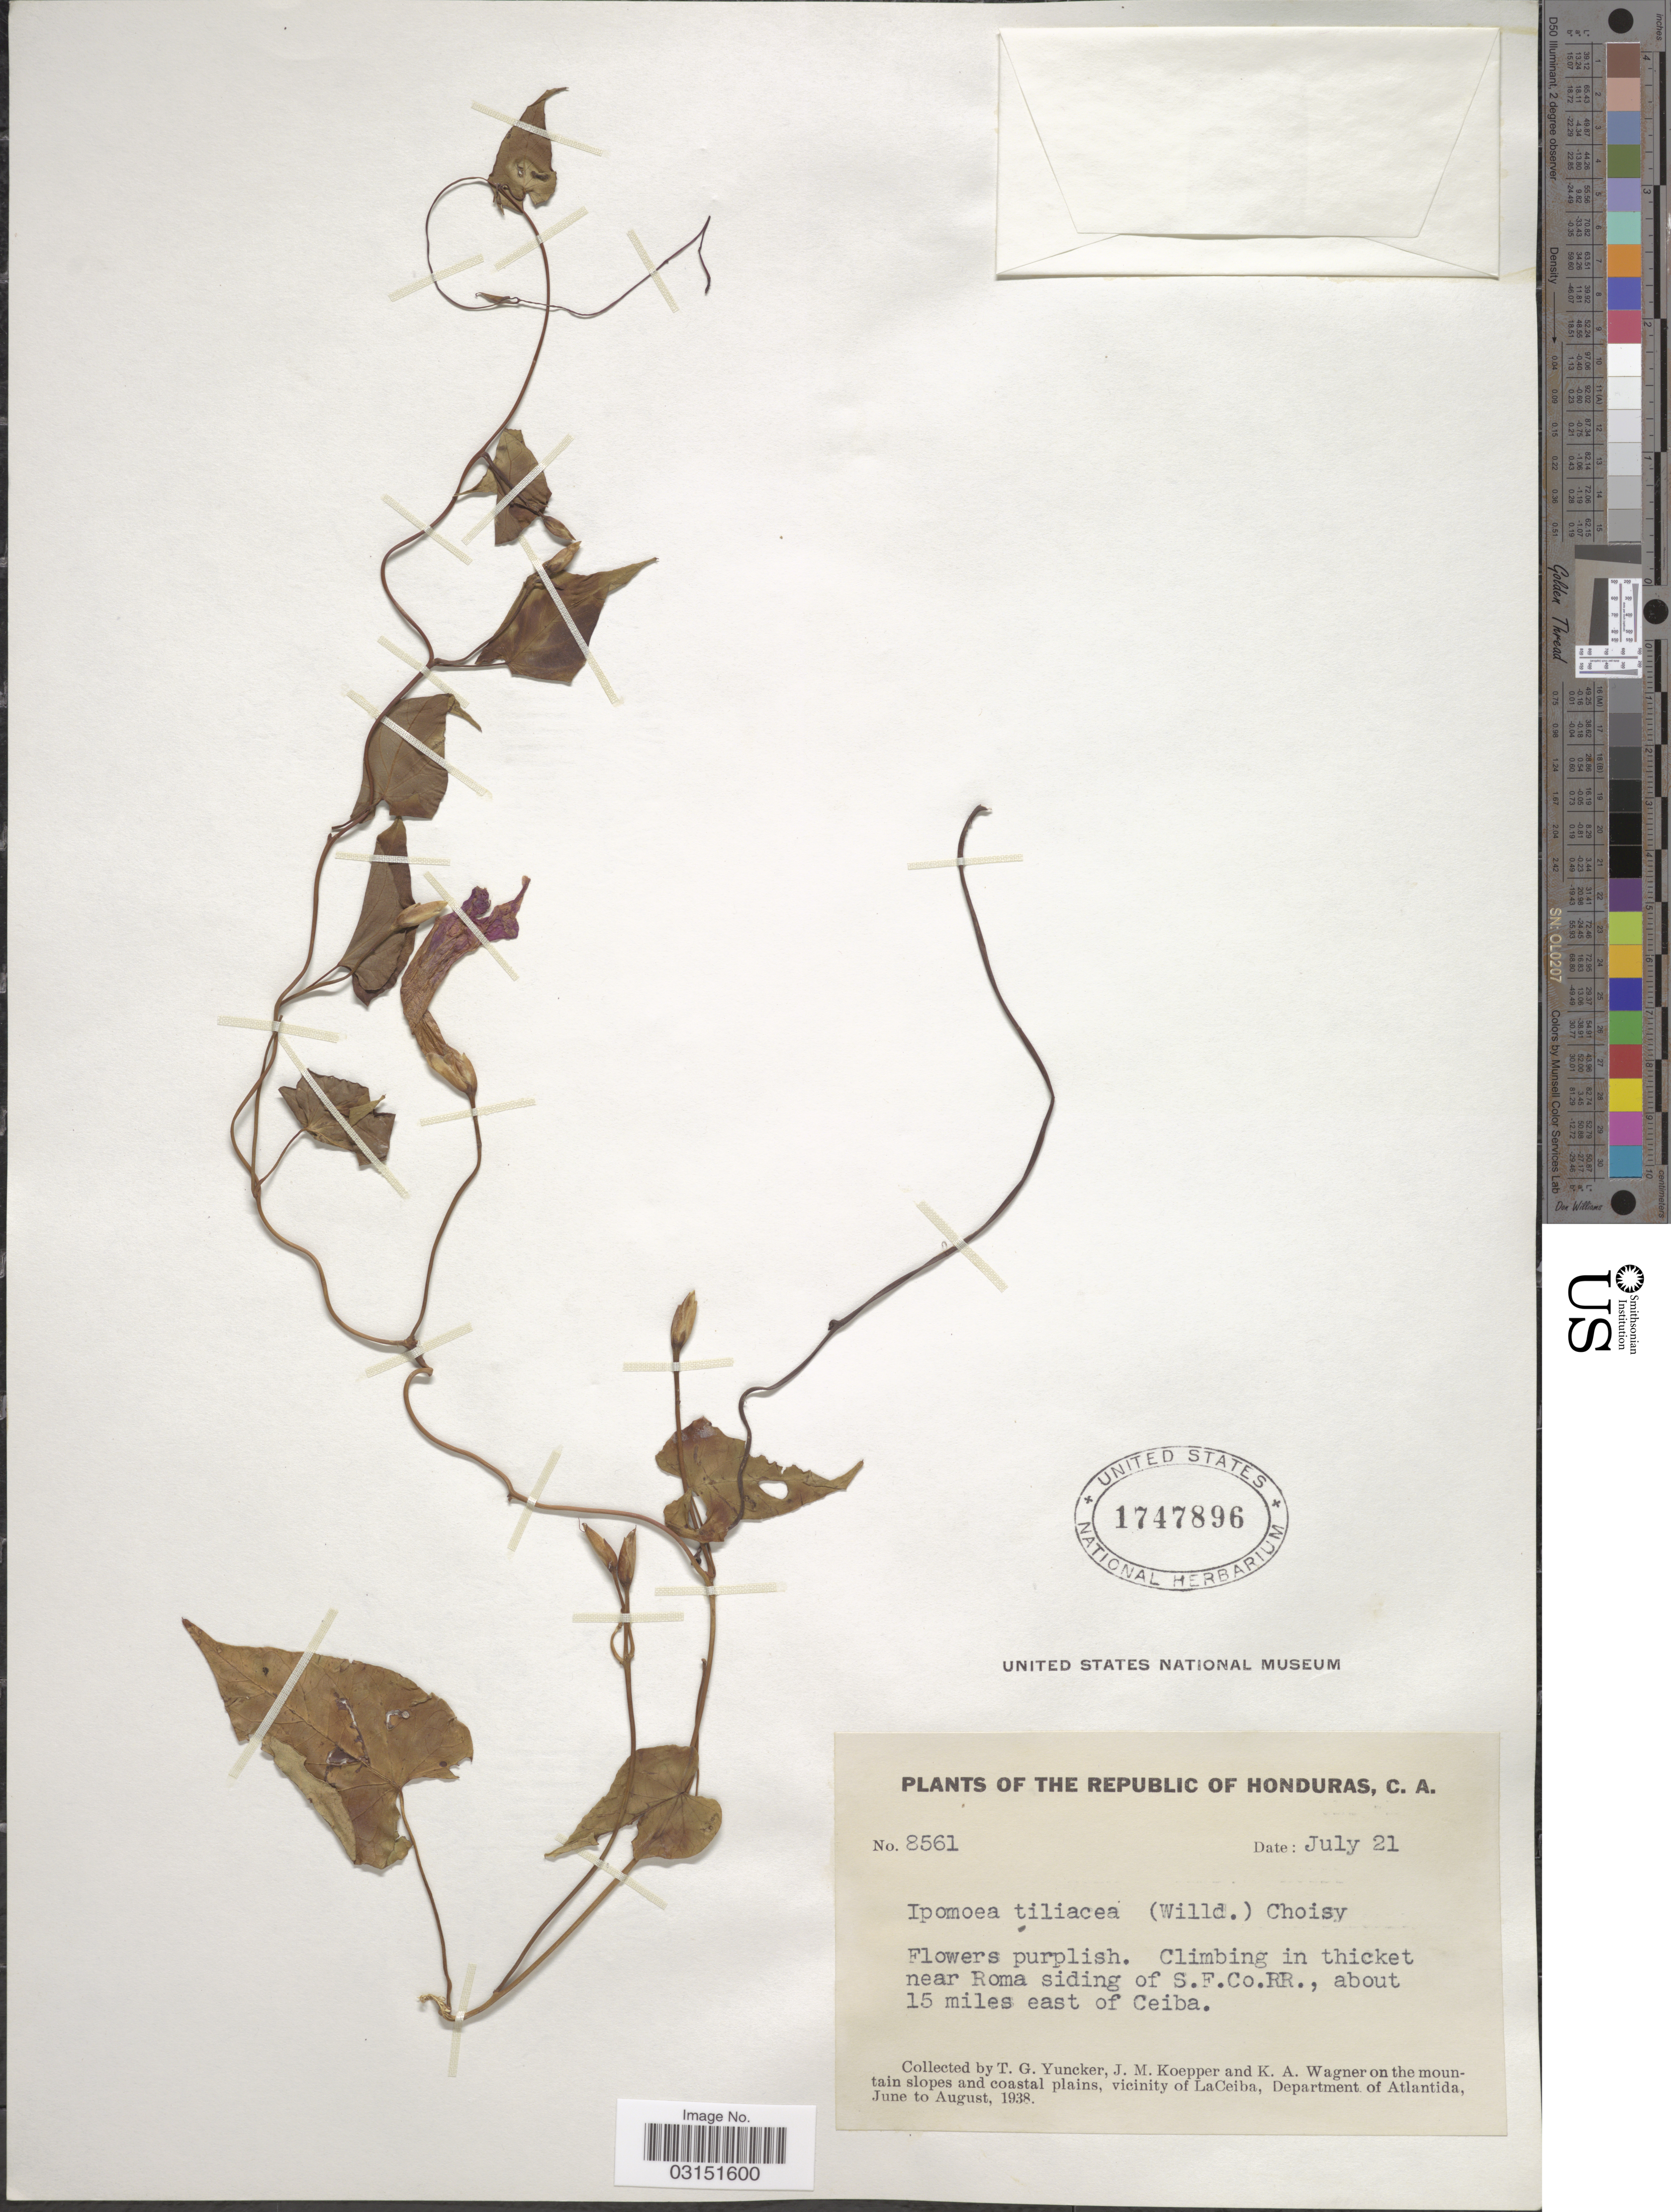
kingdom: Plantae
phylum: Tracheophyta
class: Magnoliopsida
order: Solanales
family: Convolvulaceae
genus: Ipomoea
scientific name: Ipomoea tiliacea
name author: (Willd.) Choisy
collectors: T. G. Yuncker, J. M. Koepper & K. A. Wagner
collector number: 8561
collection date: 1938-07-21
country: Honduras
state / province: Atlántida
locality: Thicket near Roma siding of S.F.Co. R.R., about 15 miles east of Ceiba. On the mountain slopes and coastal plains, vicinity of La Ceiba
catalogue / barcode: US 1747896